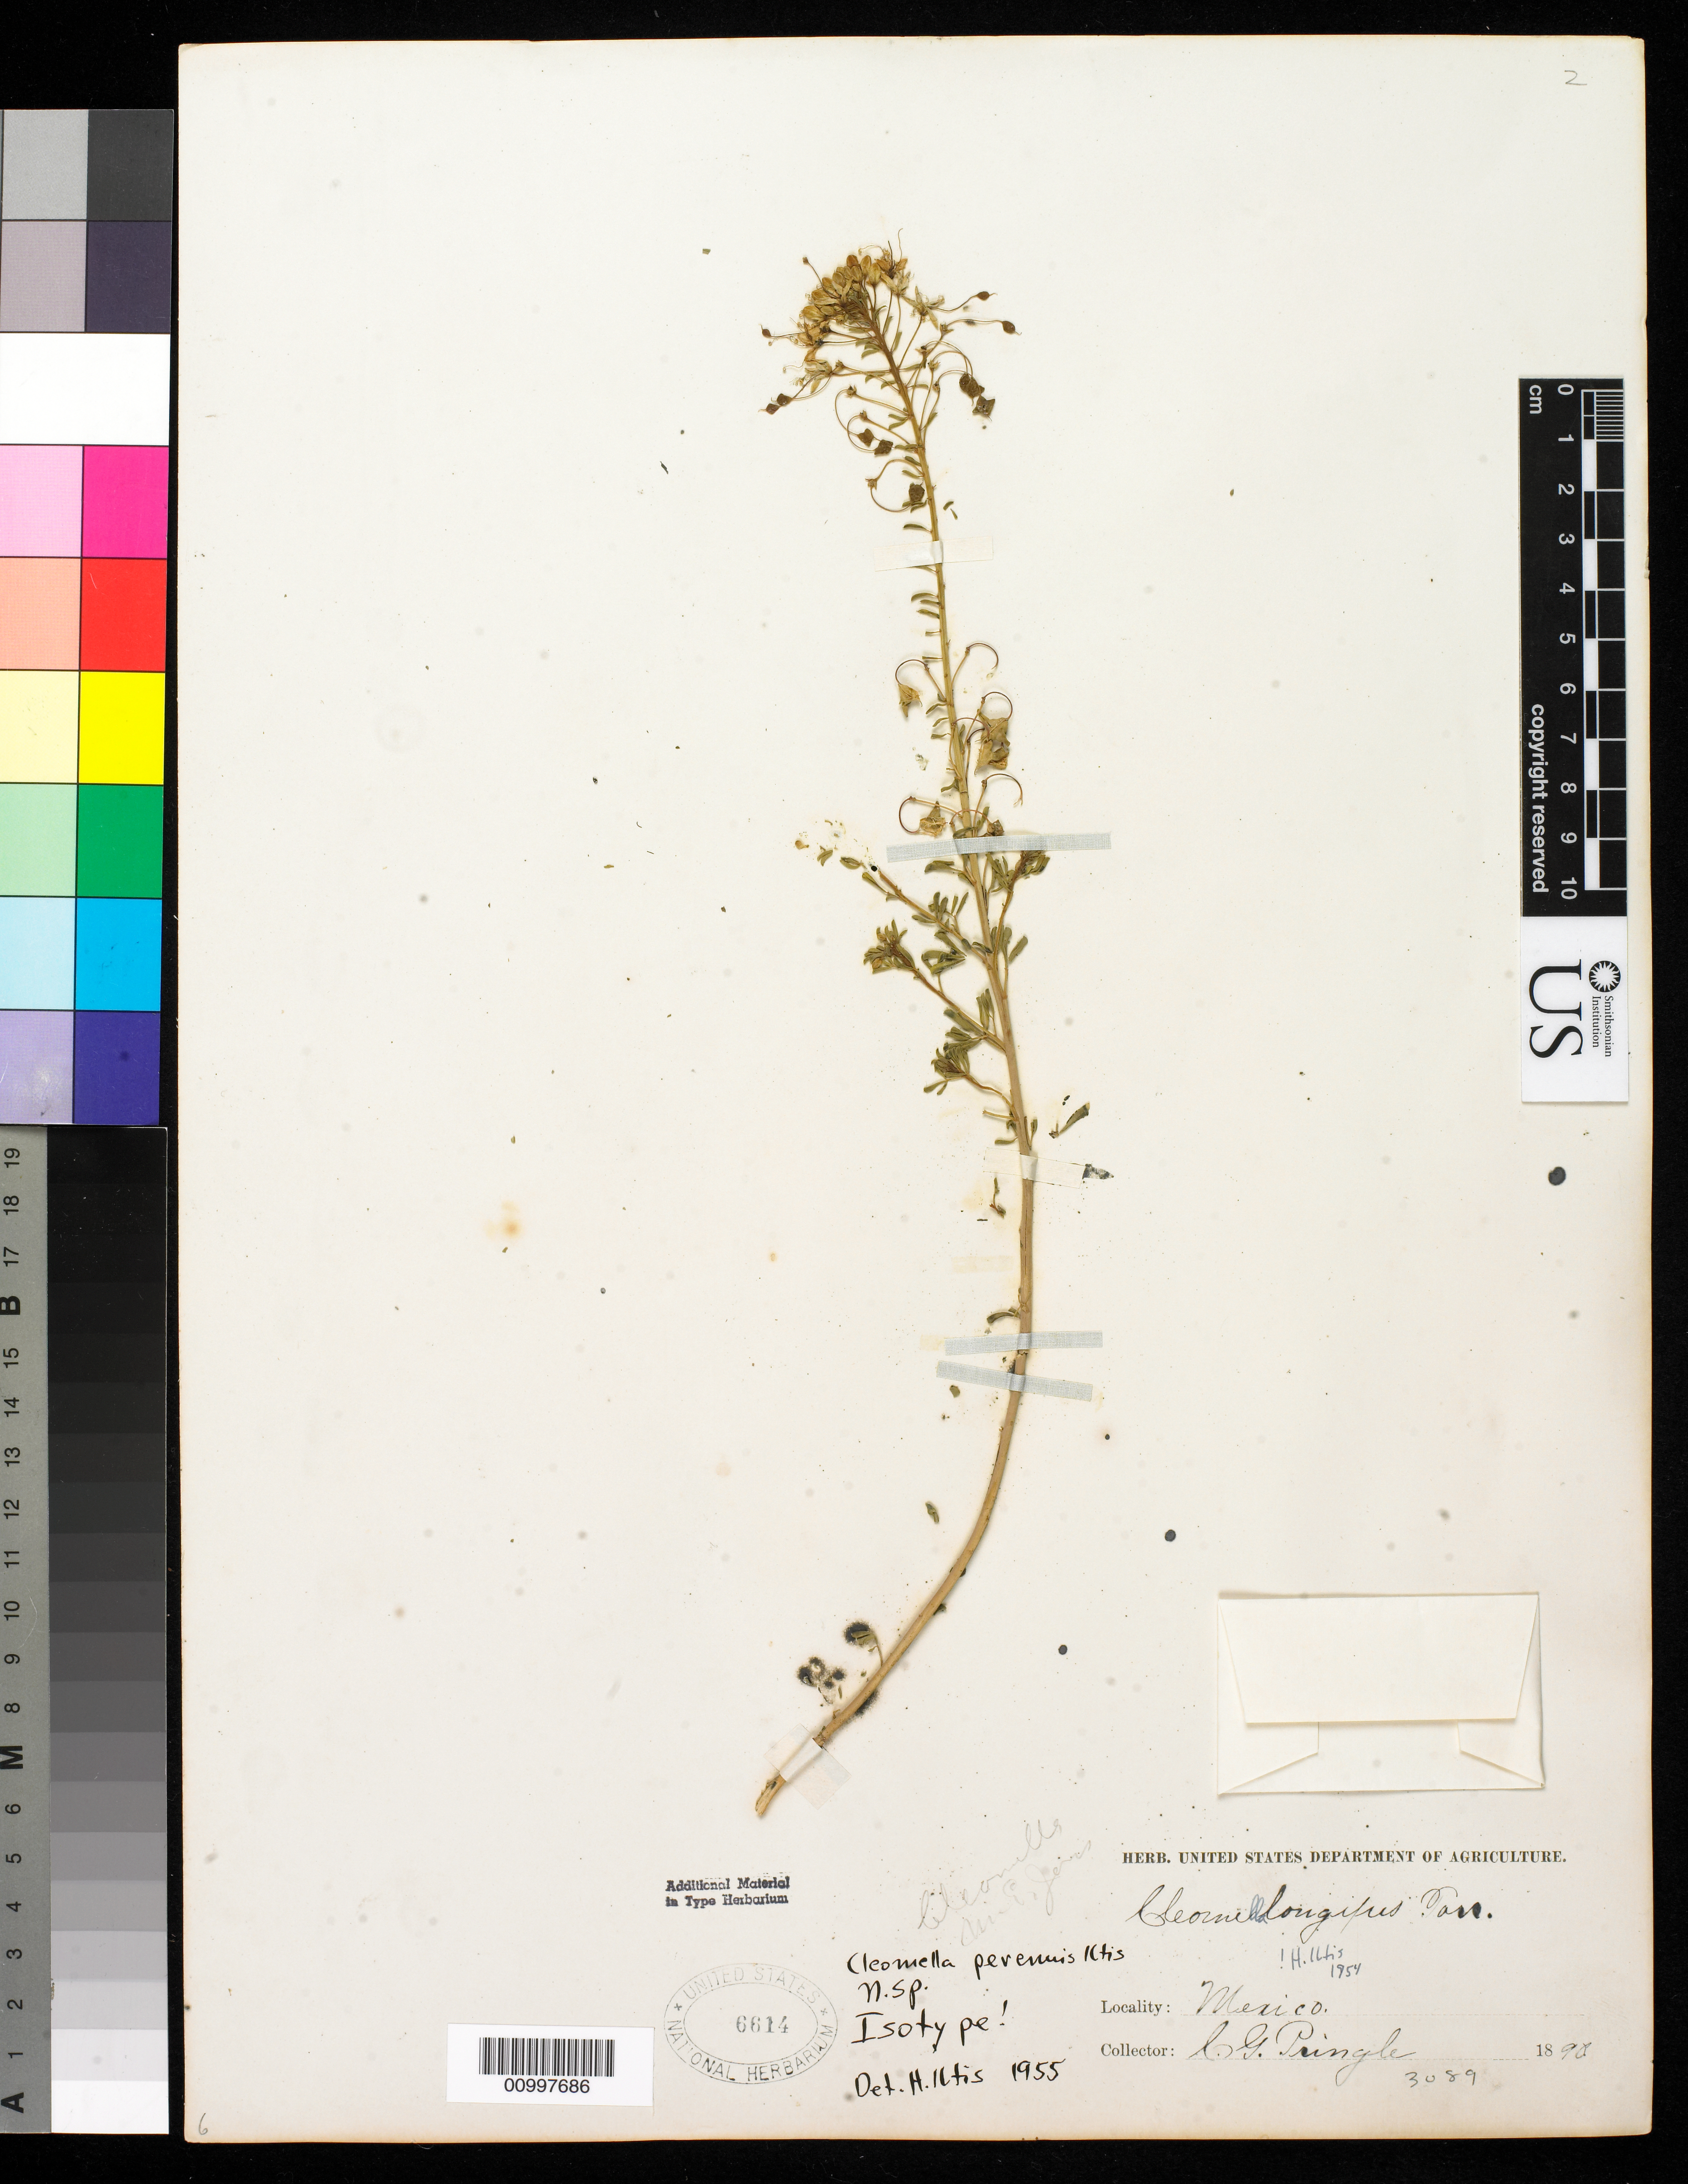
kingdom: Plantae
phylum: Tracheophyta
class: Magnoliopsida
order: Brassicales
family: Cleomaceae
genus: Cleomella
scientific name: Cleomella perennis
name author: Iltis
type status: Isotype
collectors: C. G. Pringle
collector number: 3089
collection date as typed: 1890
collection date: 1890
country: Mexico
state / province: San Luis Potosí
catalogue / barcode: US 6614